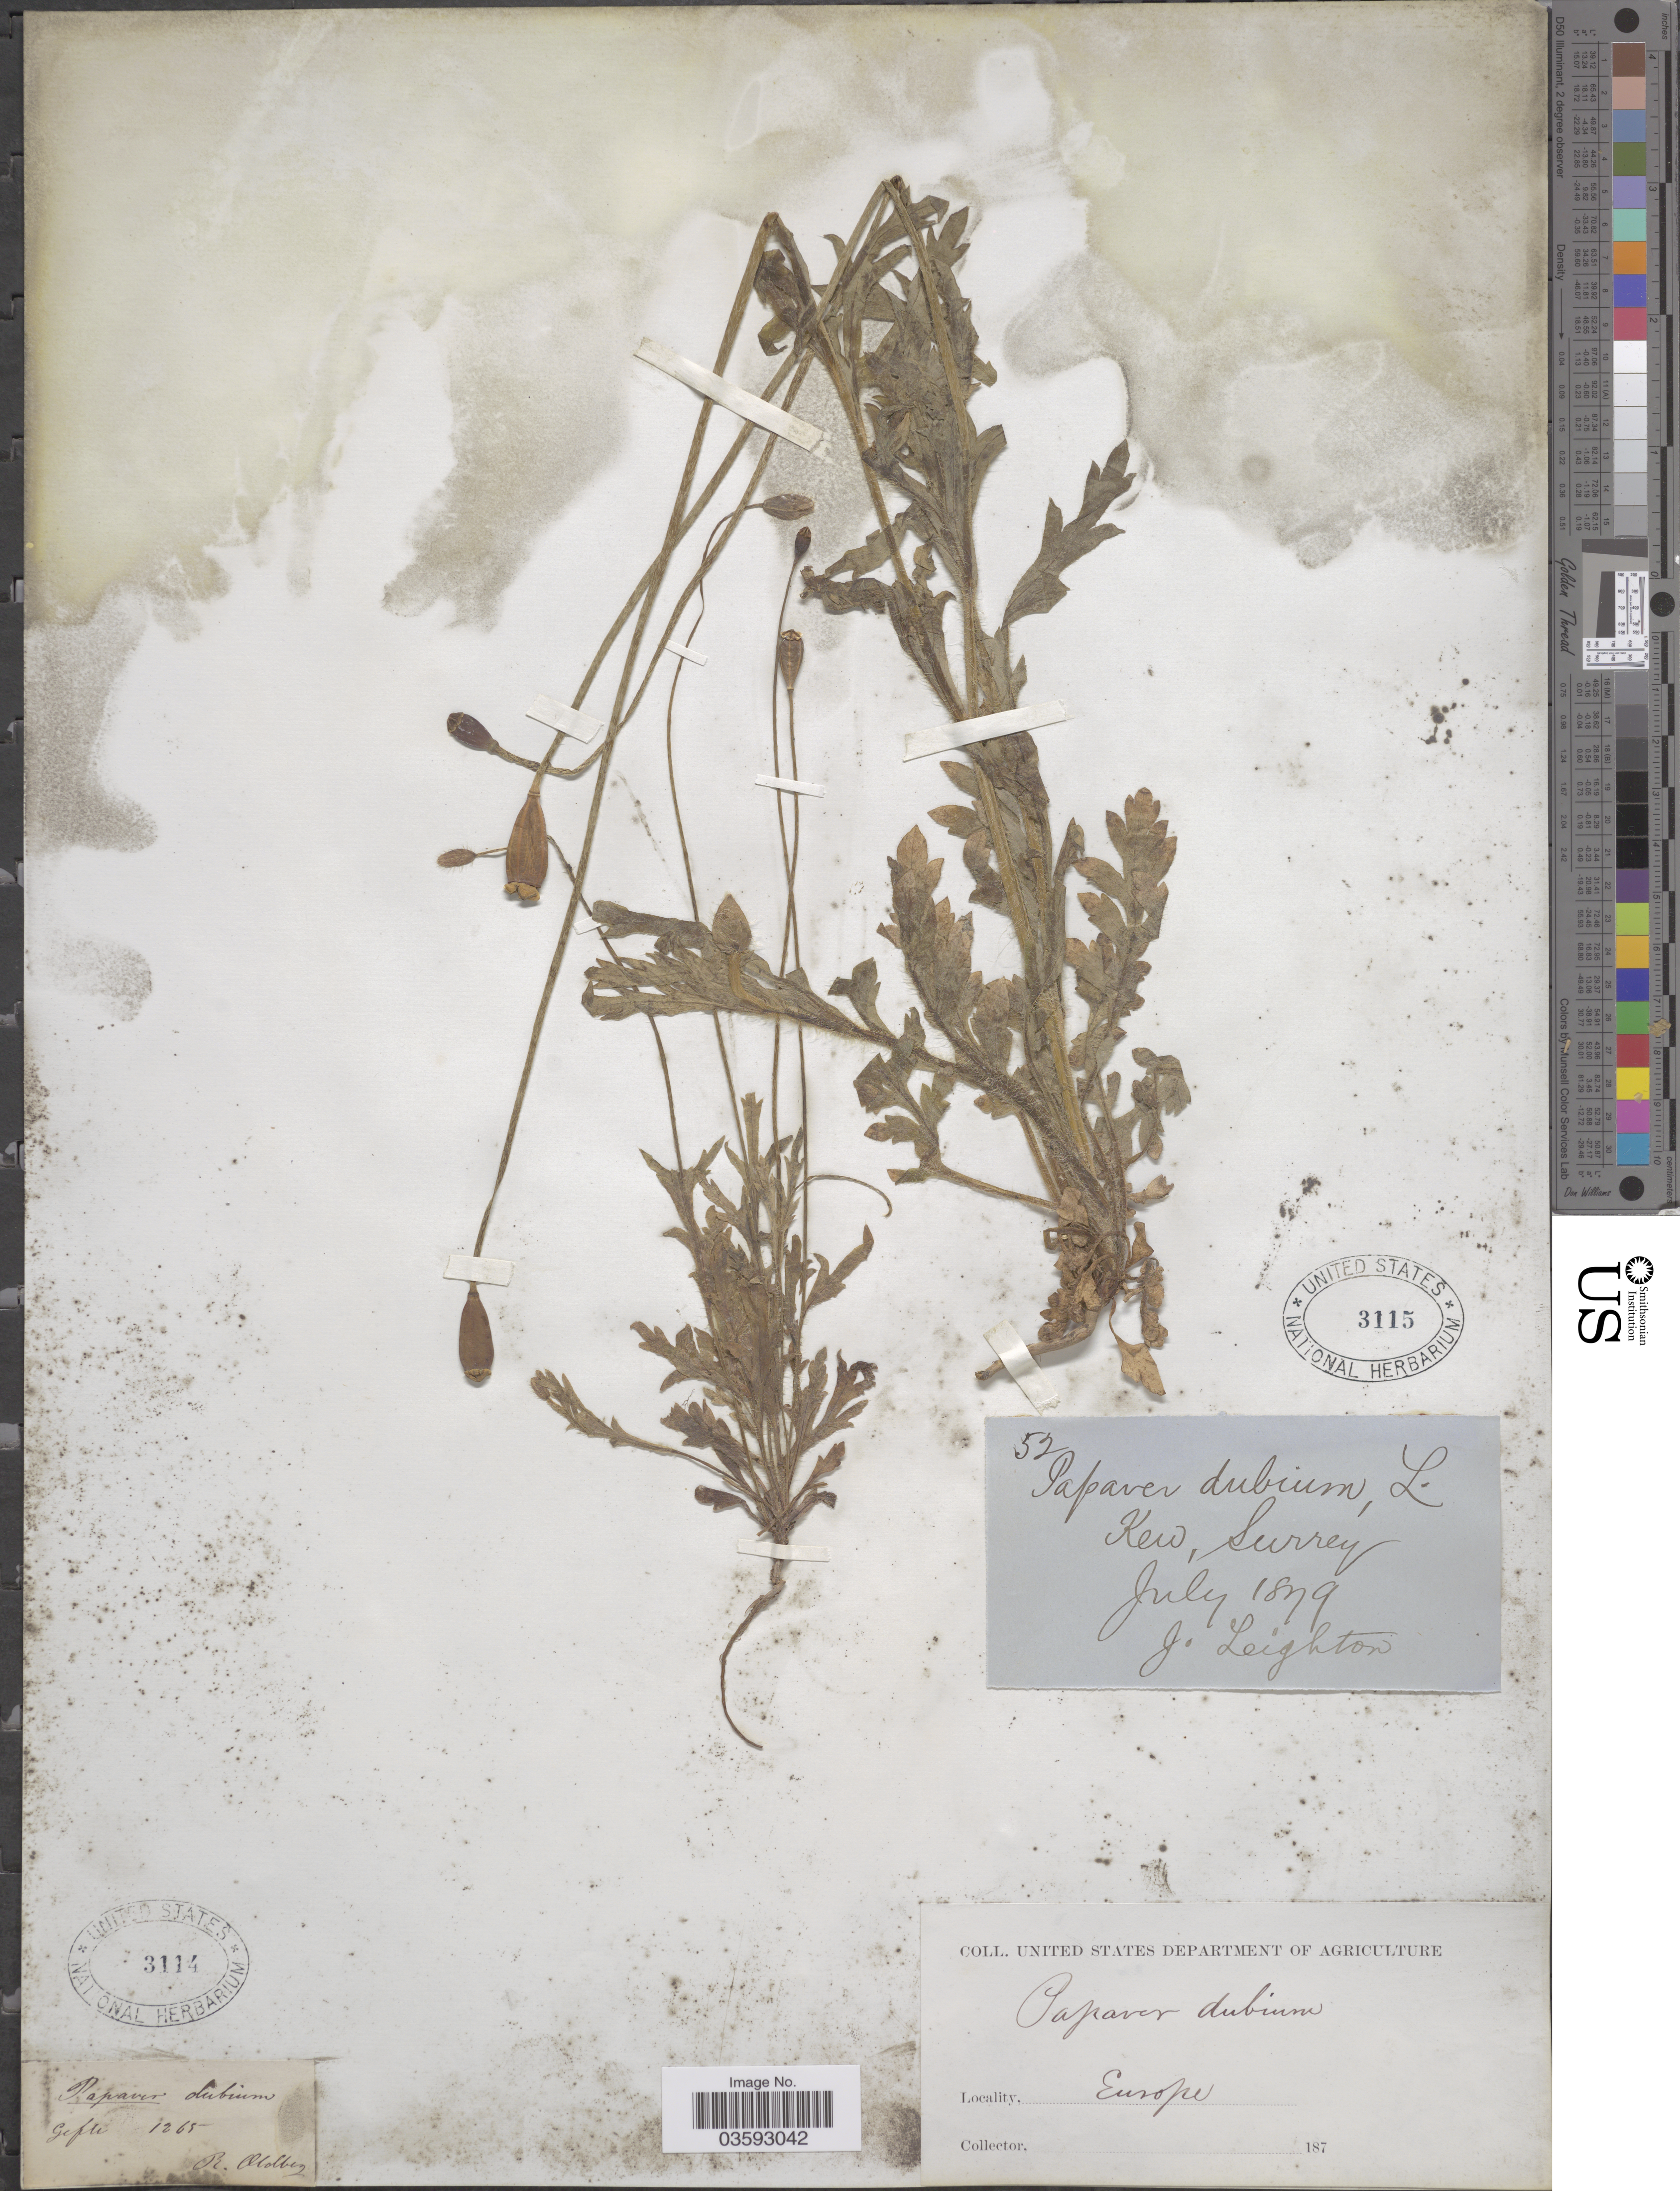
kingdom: Plantae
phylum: Tracheophyta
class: Magnoliopsida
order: Ranunculales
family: Papaveraceae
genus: Papaver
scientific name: Papaver dubium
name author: L.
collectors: J. Leighton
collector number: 52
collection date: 1879-07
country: United Kingdom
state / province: England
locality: Kew, Surrey. Europe.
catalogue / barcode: US 3115-2